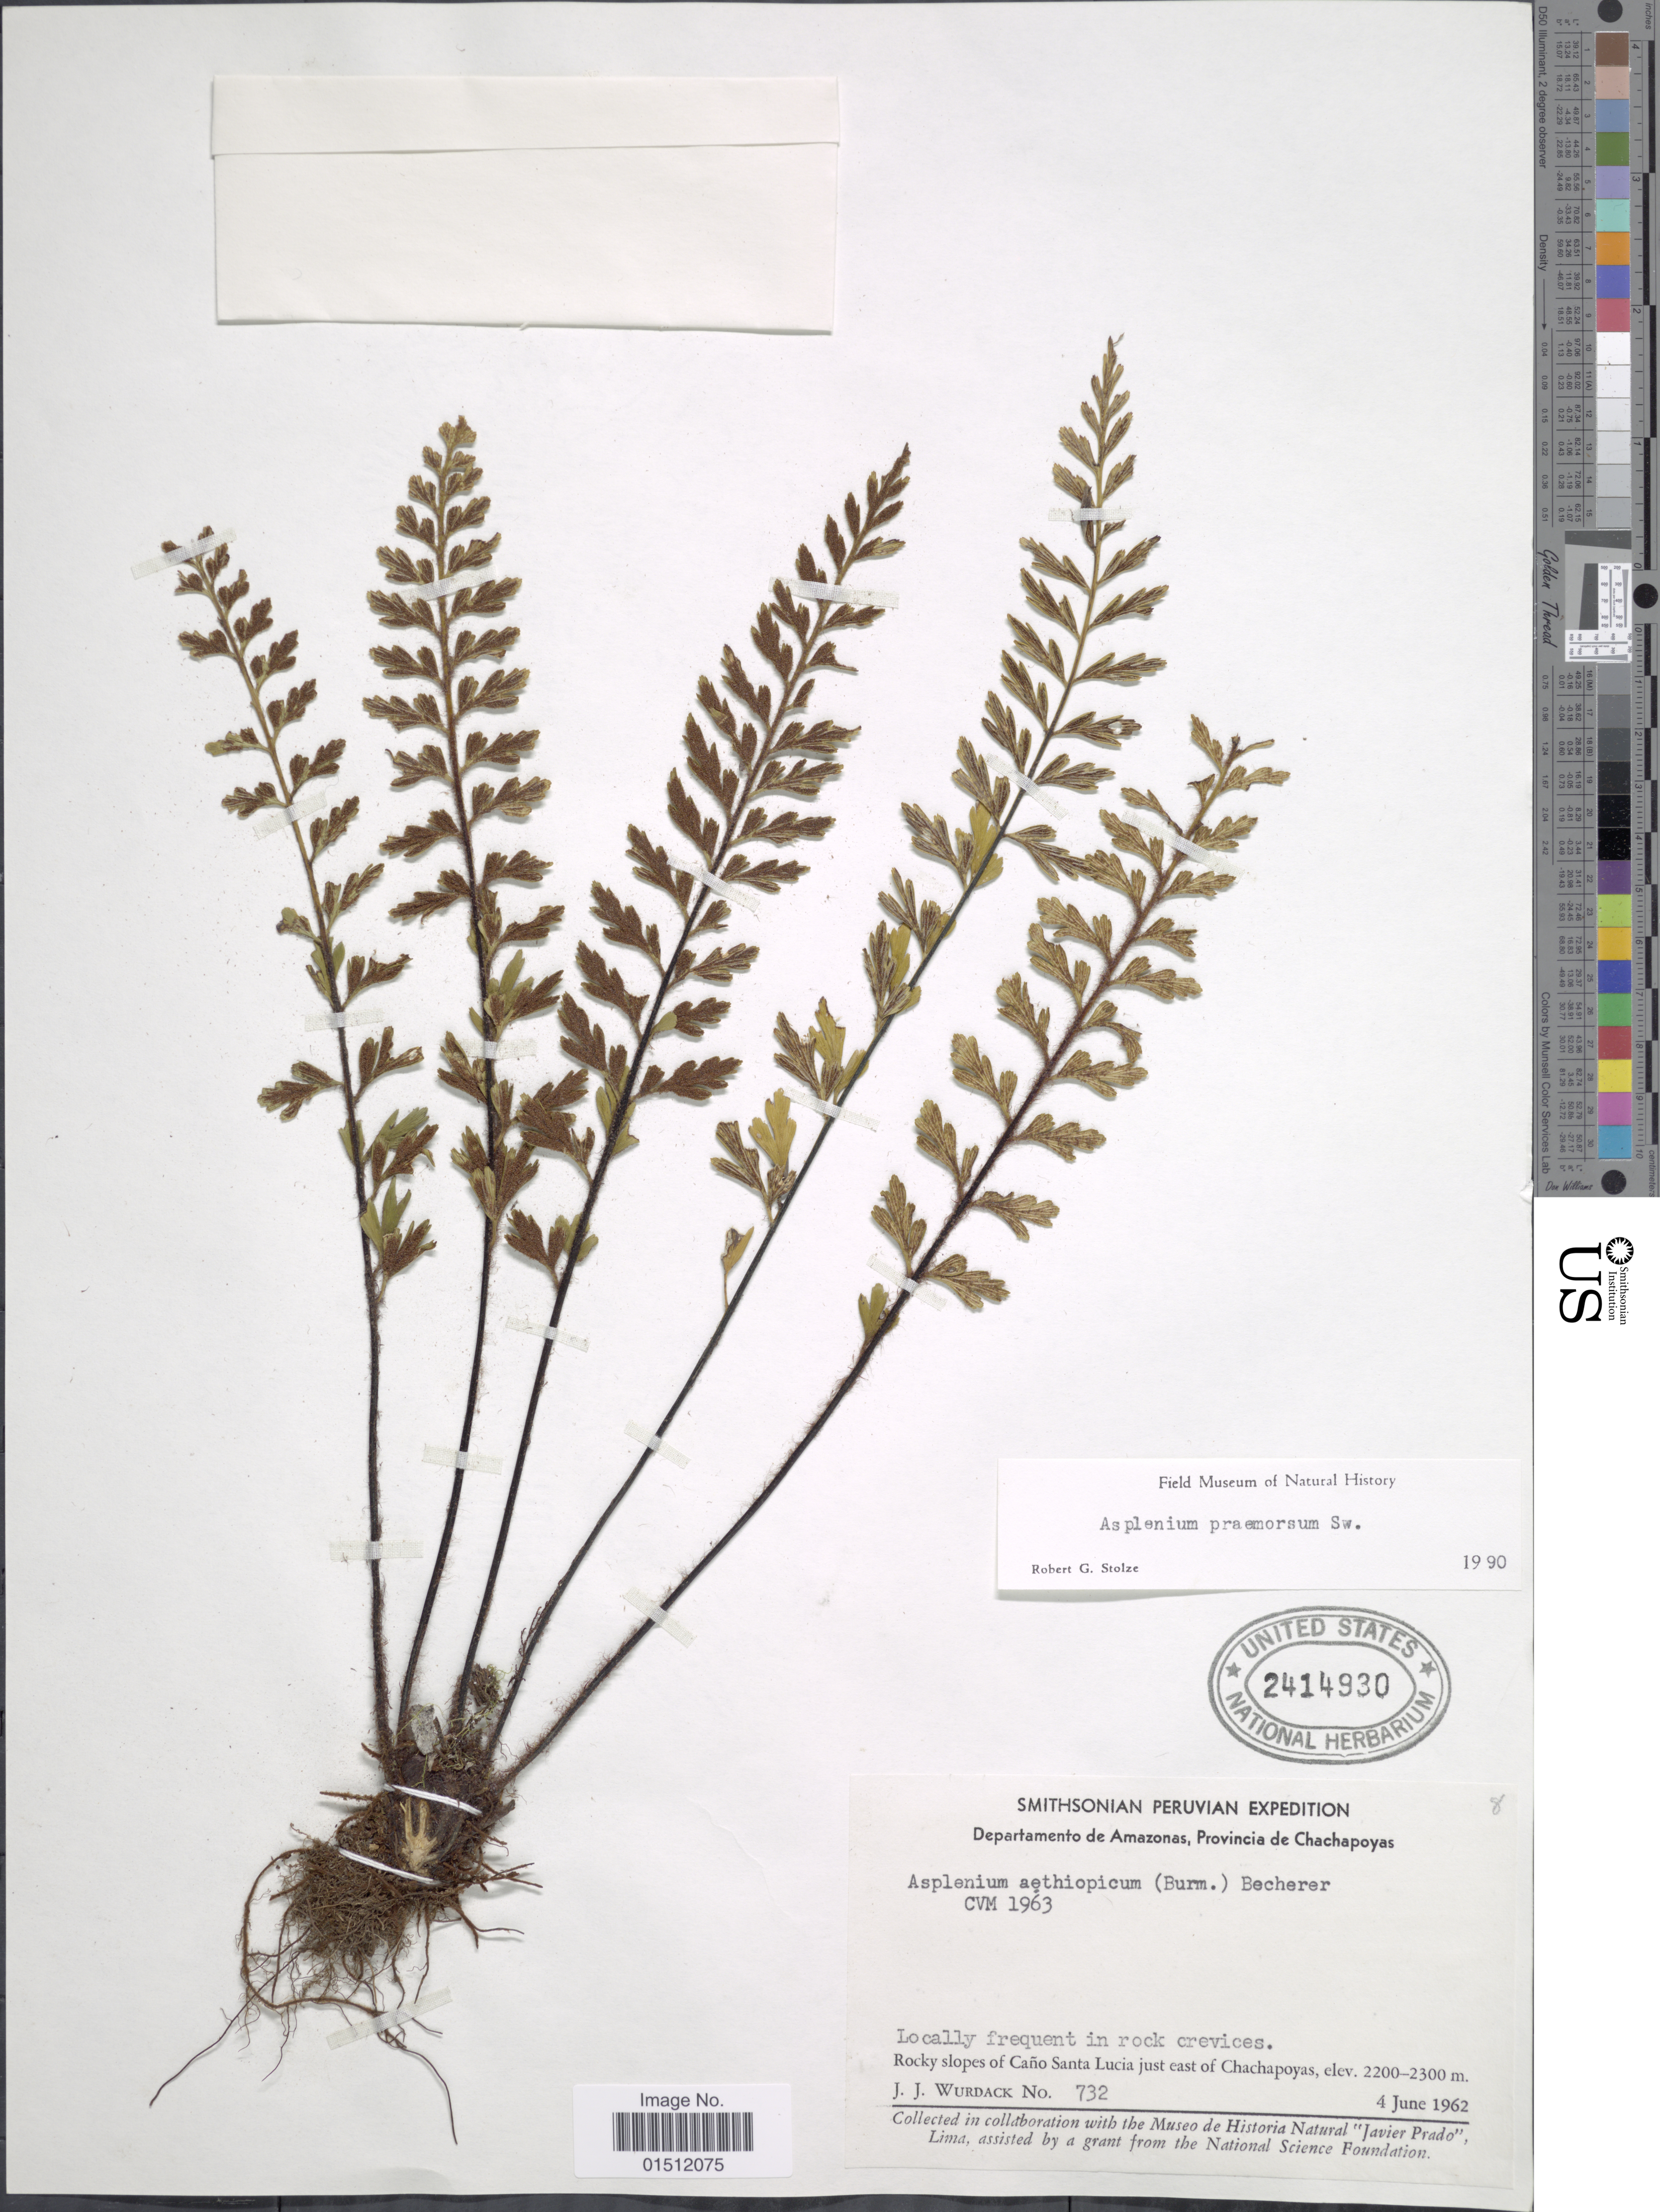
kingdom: Plantae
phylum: Tracheophyta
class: Polypodiopsida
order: Polypodiales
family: Aspleniaceae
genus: Asplenium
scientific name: Asplenium praemorsum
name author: Sw.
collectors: J. J. Wurdack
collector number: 732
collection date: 1962-06-04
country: Peru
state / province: Amazonas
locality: Provincia de Chachapoyas. Rocky slopes of Cano Santa Lucia just east of Chachapoyas.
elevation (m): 2200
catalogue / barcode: US 2414930